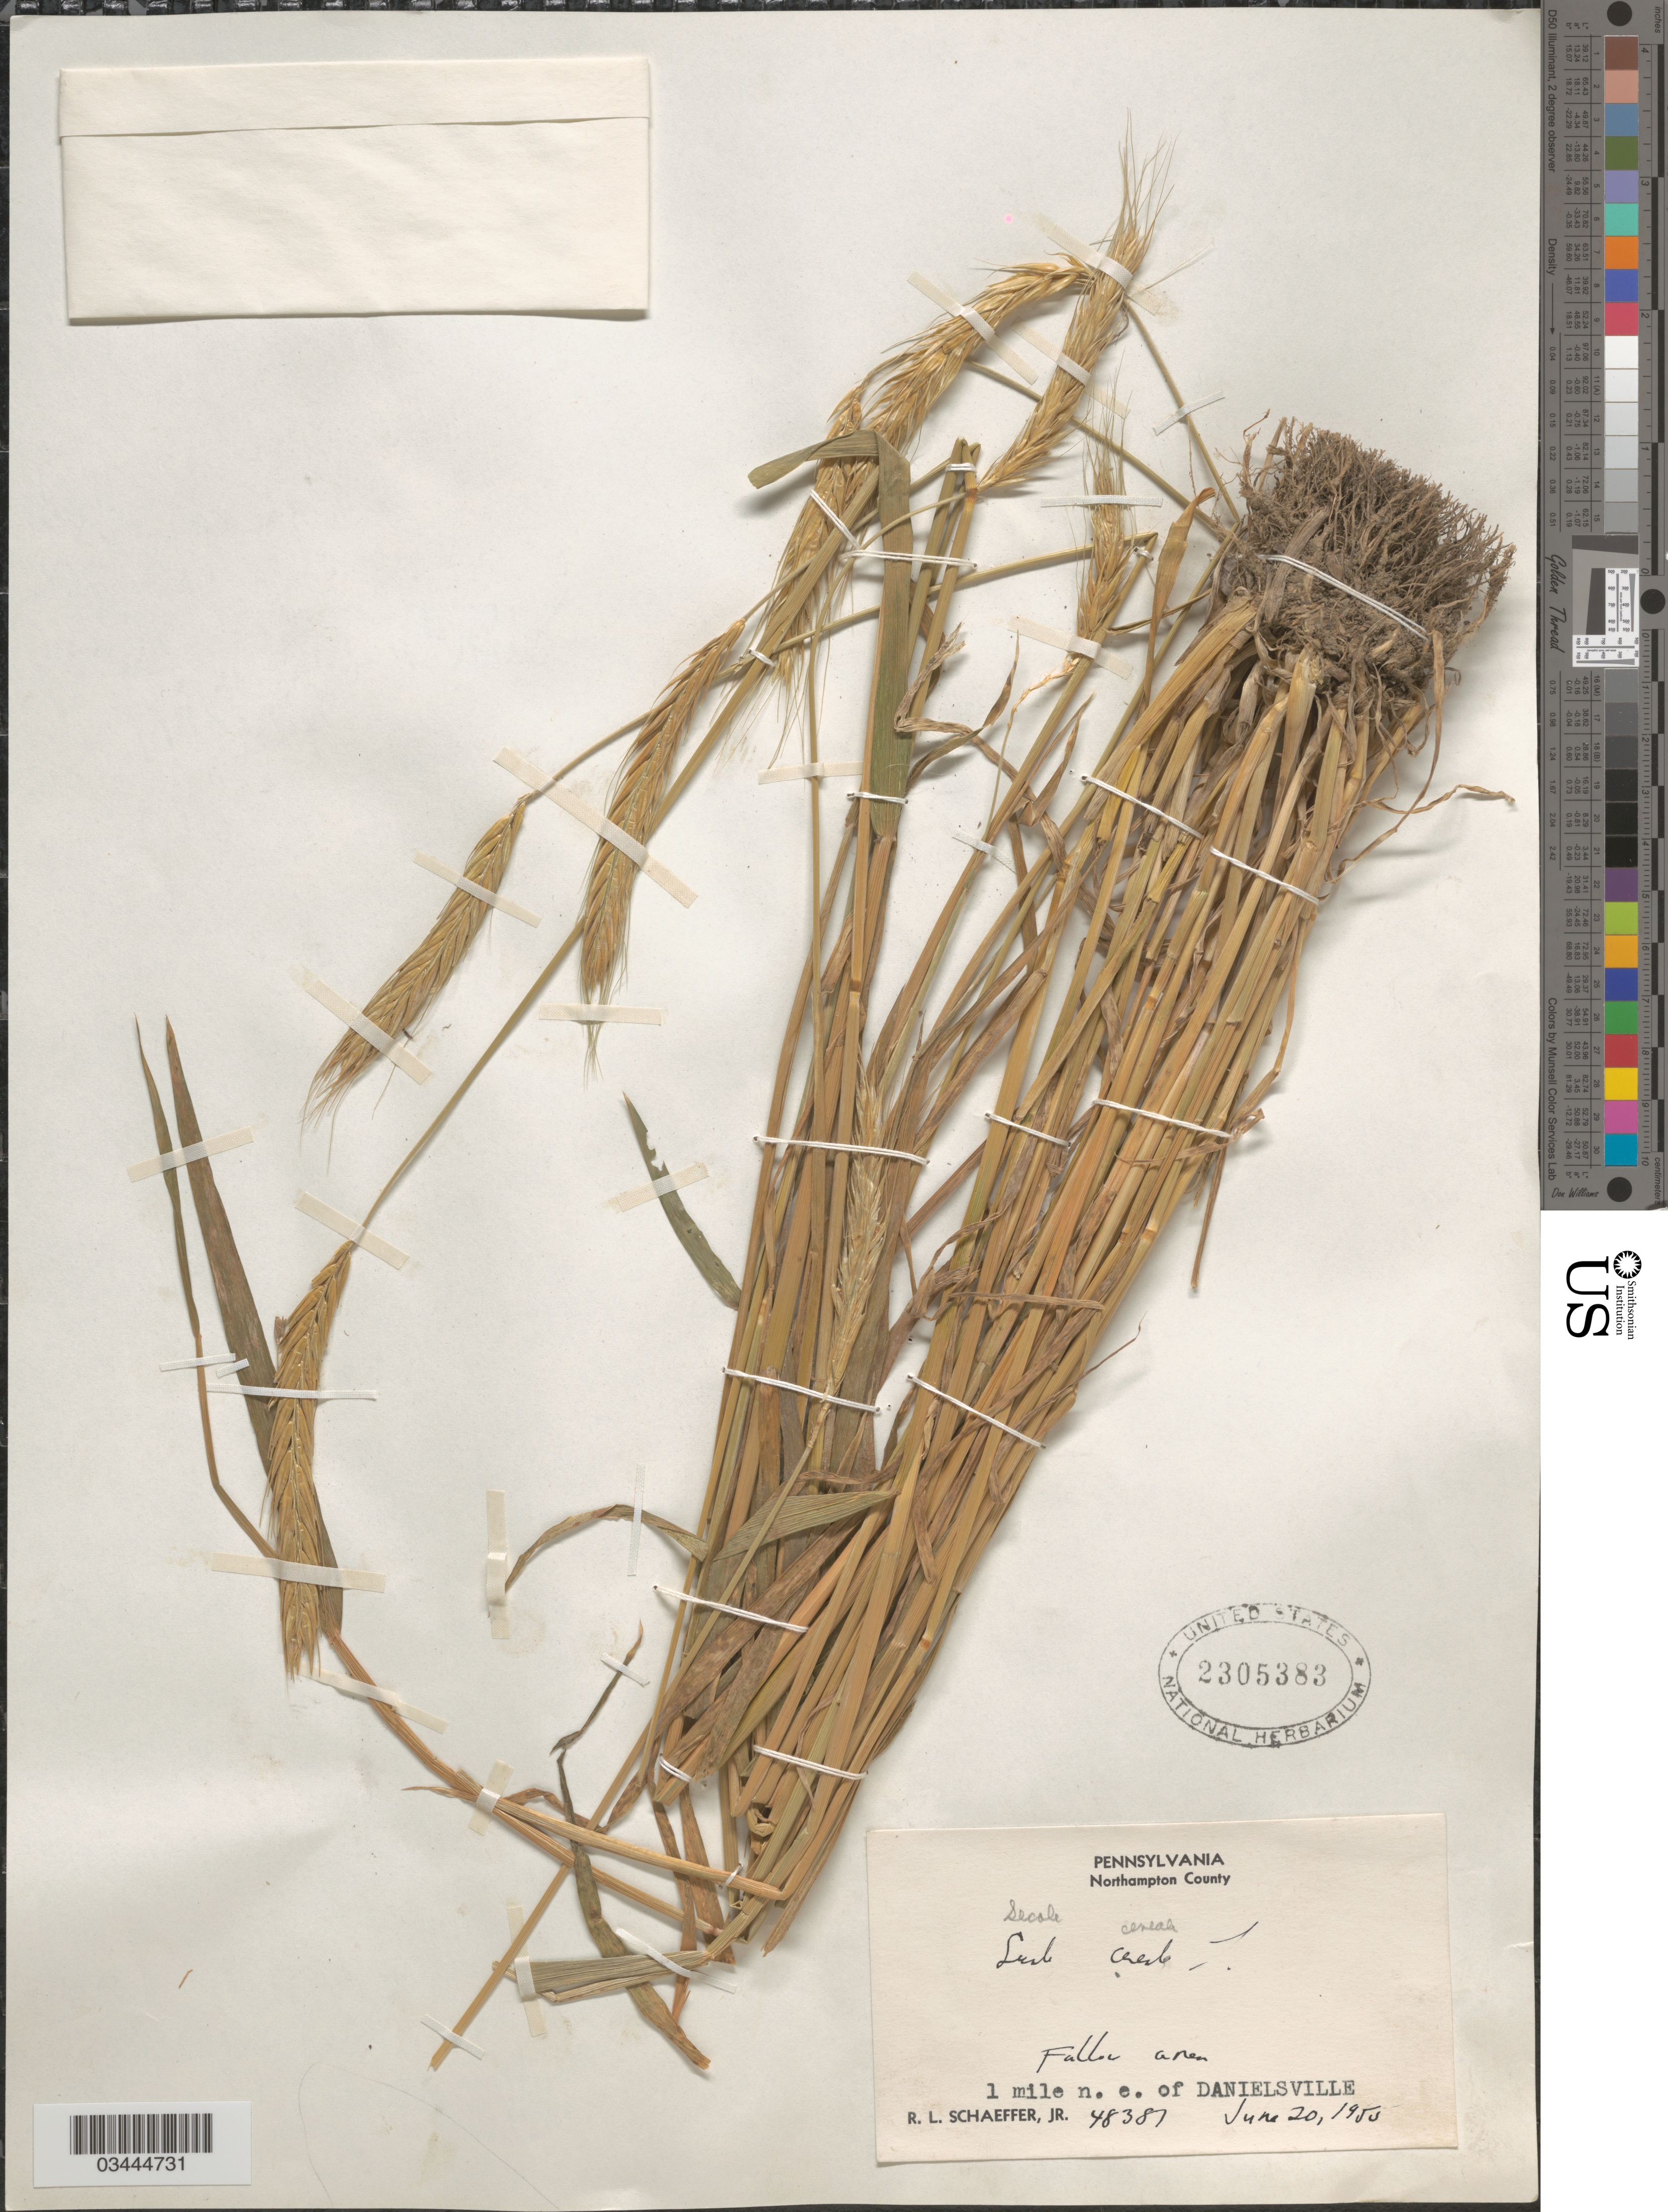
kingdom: Plantae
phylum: Tracheophyta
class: Liliopsida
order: Poales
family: Poaceae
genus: Secale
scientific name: Secale cereale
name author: L.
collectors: R. L. Schaeffer Jr.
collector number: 48387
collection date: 1955-06-20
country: United States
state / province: Pennsylvania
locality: Northampton County. Fallow area. 1 mile n. e. of Danielsville.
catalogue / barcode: US 2305383